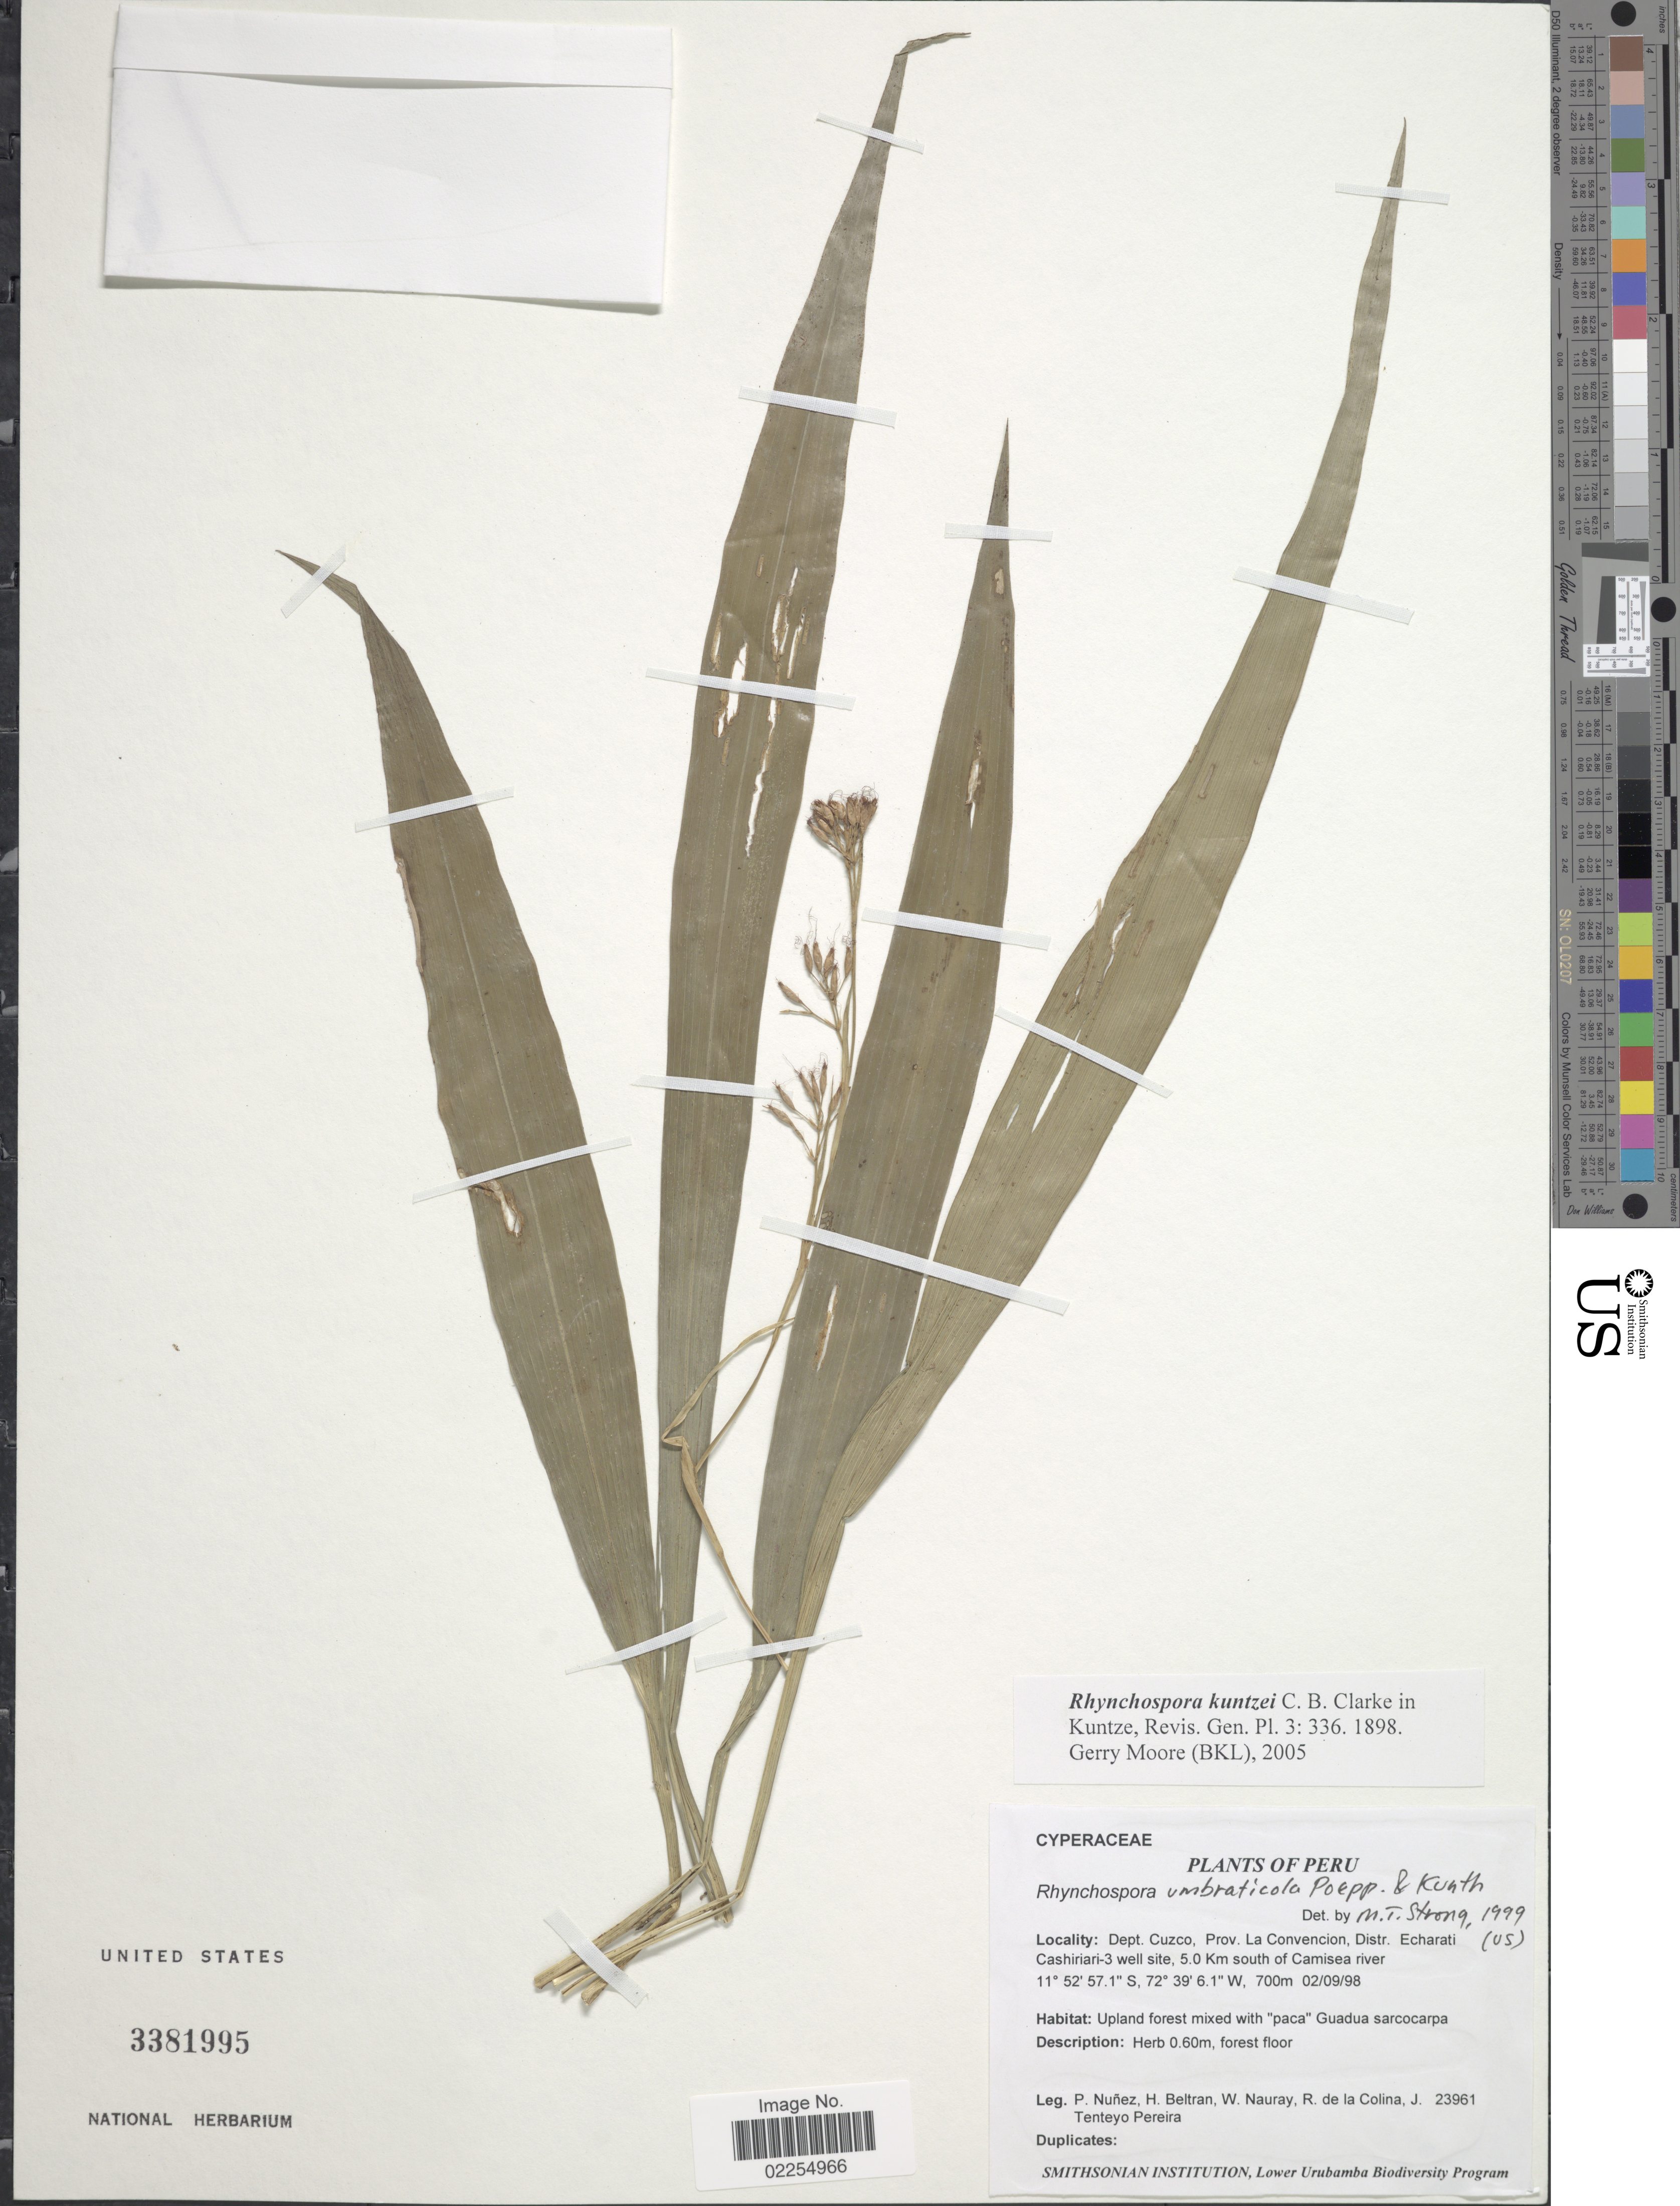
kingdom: Plantae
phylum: Tracheophyta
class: Liliopsida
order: Poales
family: Cyperaceae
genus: Rhynchospora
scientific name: Rhynchospora kuntzei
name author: C.B. Clarke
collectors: P. Nuñez V., H. Beltran, W. Naurau, R. de La Colina & Tenteyo Periera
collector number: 23961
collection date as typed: Transcribed d/m/y: 2/9/98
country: Peru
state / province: Cusco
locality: Dept. Cuzco, Prov. La Convencion, Distr. Exharati Cashirari-3 well site, 5.0 km south of Camisea river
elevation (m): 700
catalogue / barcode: US 3381995